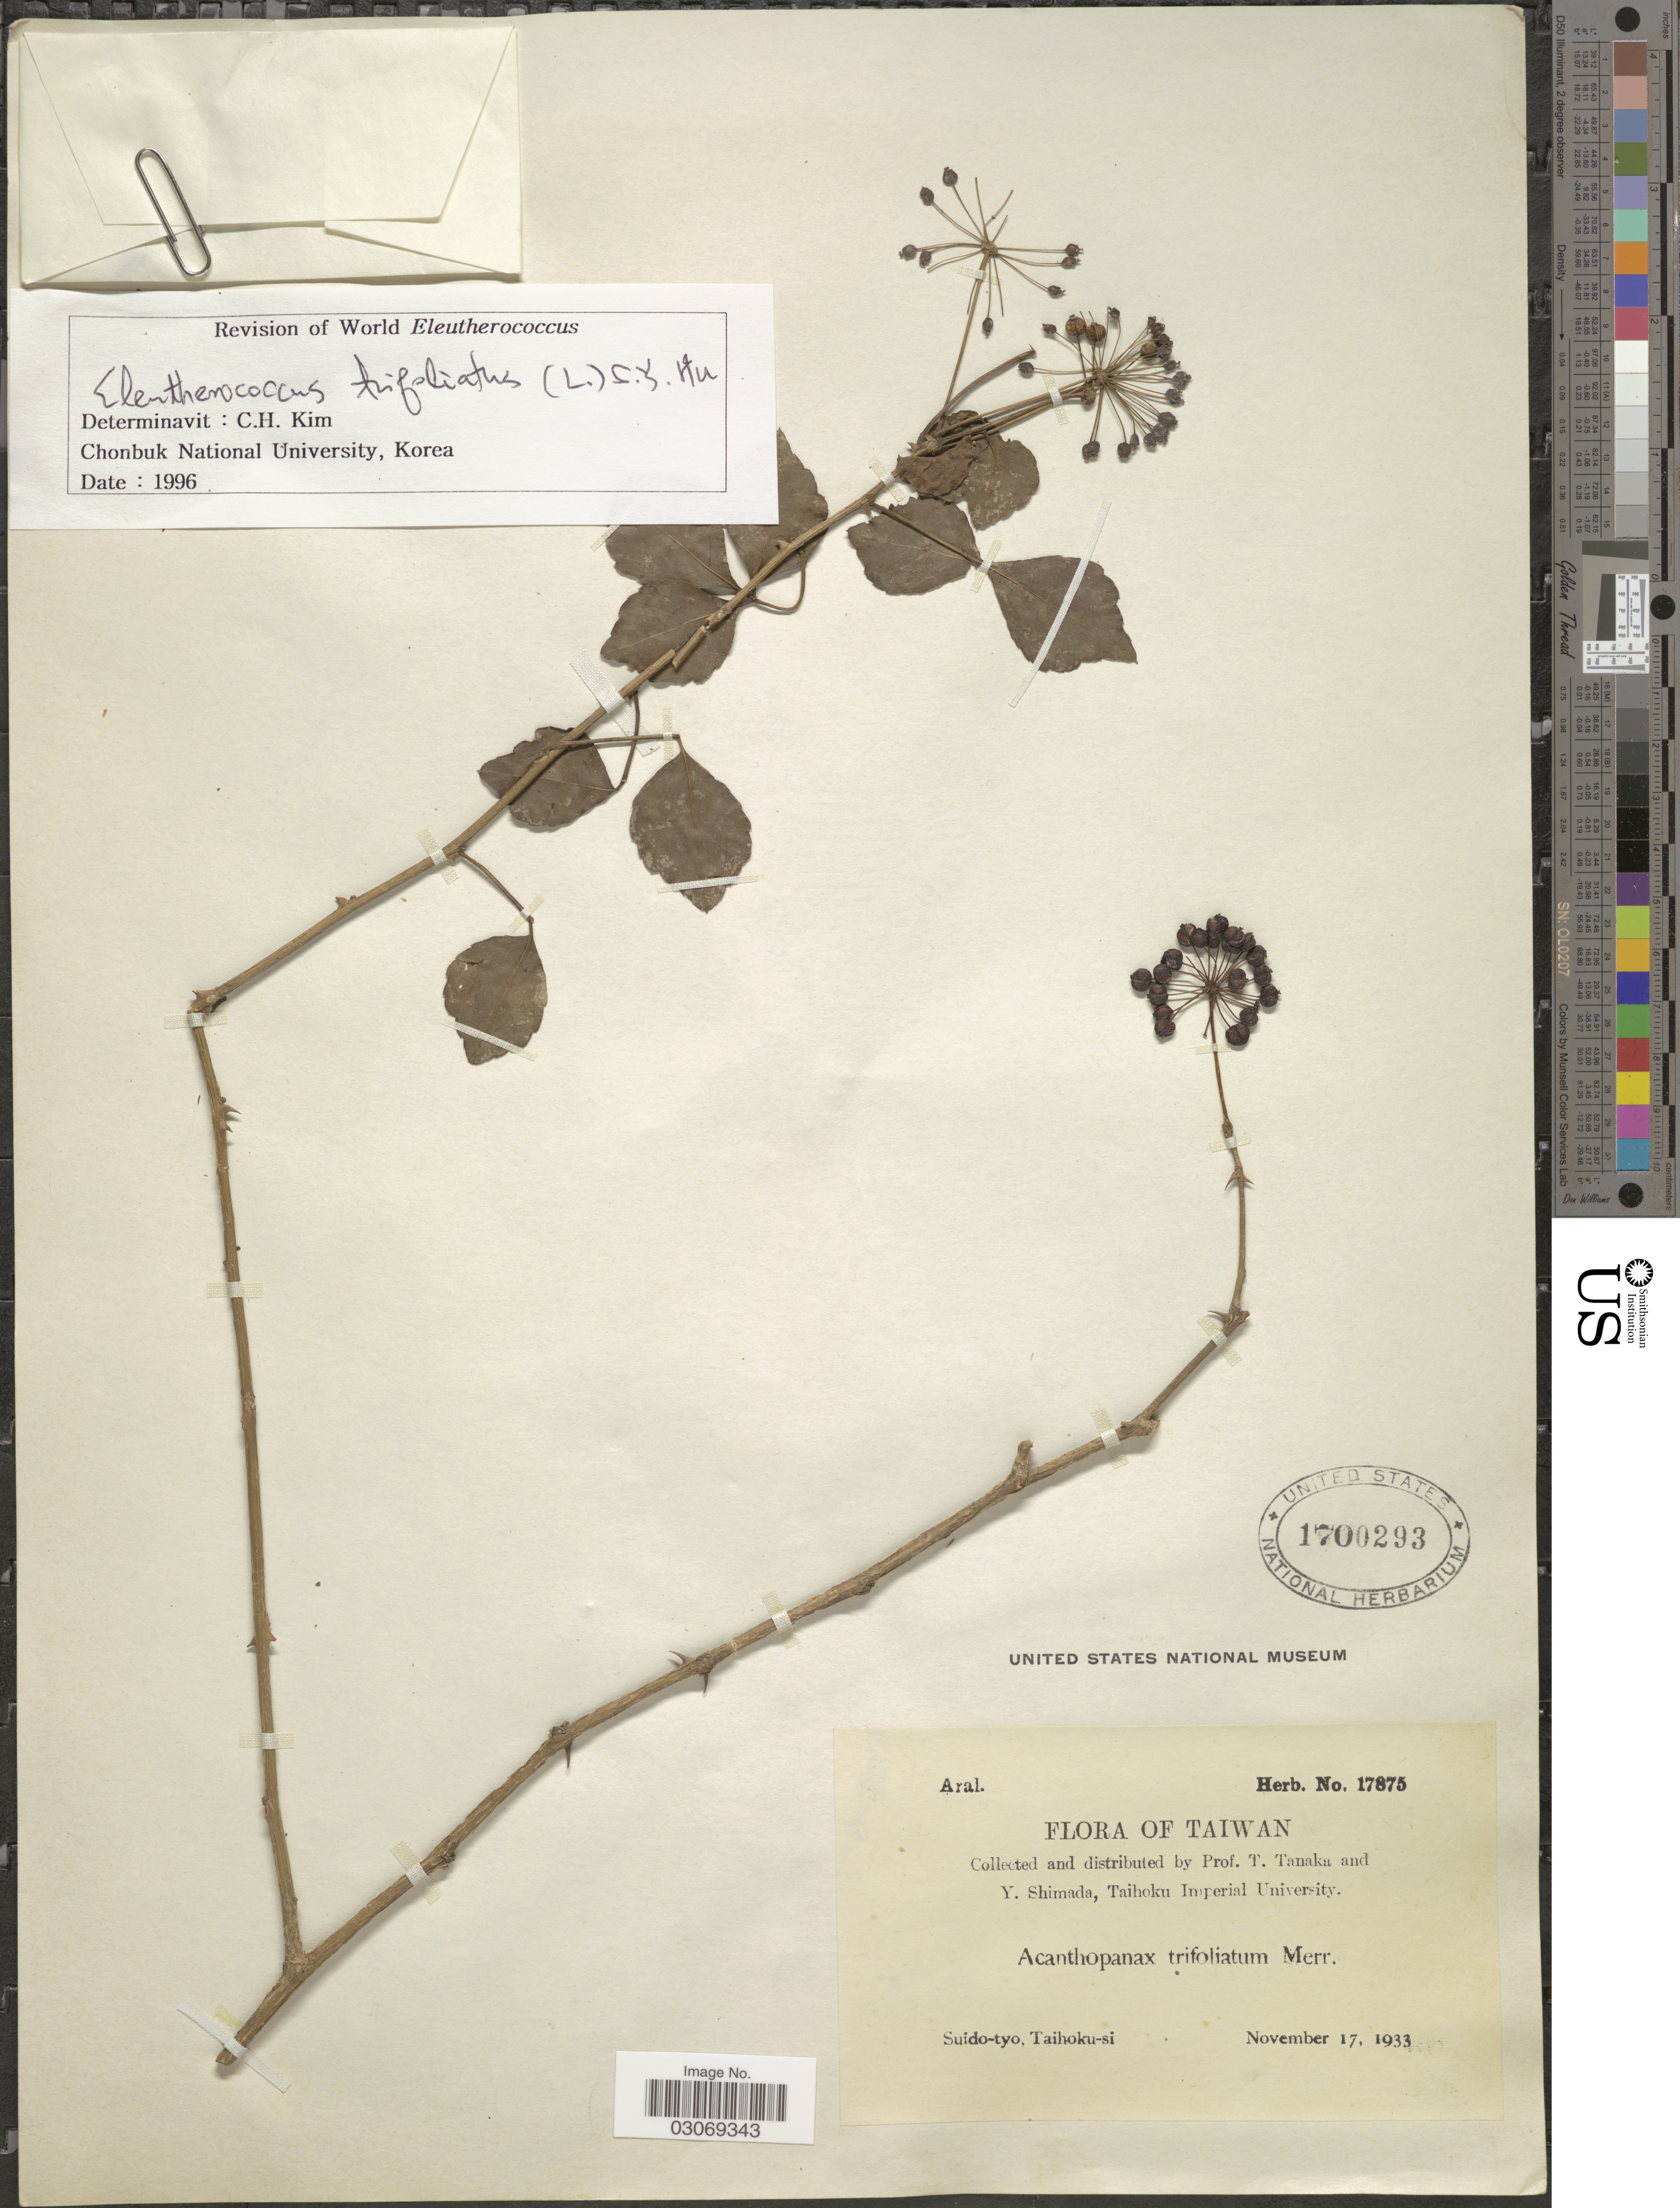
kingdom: Plantae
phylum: Tracheophyta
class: Magnoliopsida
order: Apiales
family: Araliaceae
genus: Eleutherococcus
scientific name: Eleutherococcus trifoliatus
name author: (L.) S.Y. Hu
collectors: T. Tanaka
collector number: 17875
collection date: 1933-11-17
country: Taiwan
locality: Suido-tyo, Taihoku-si.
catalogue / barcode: US 1700293